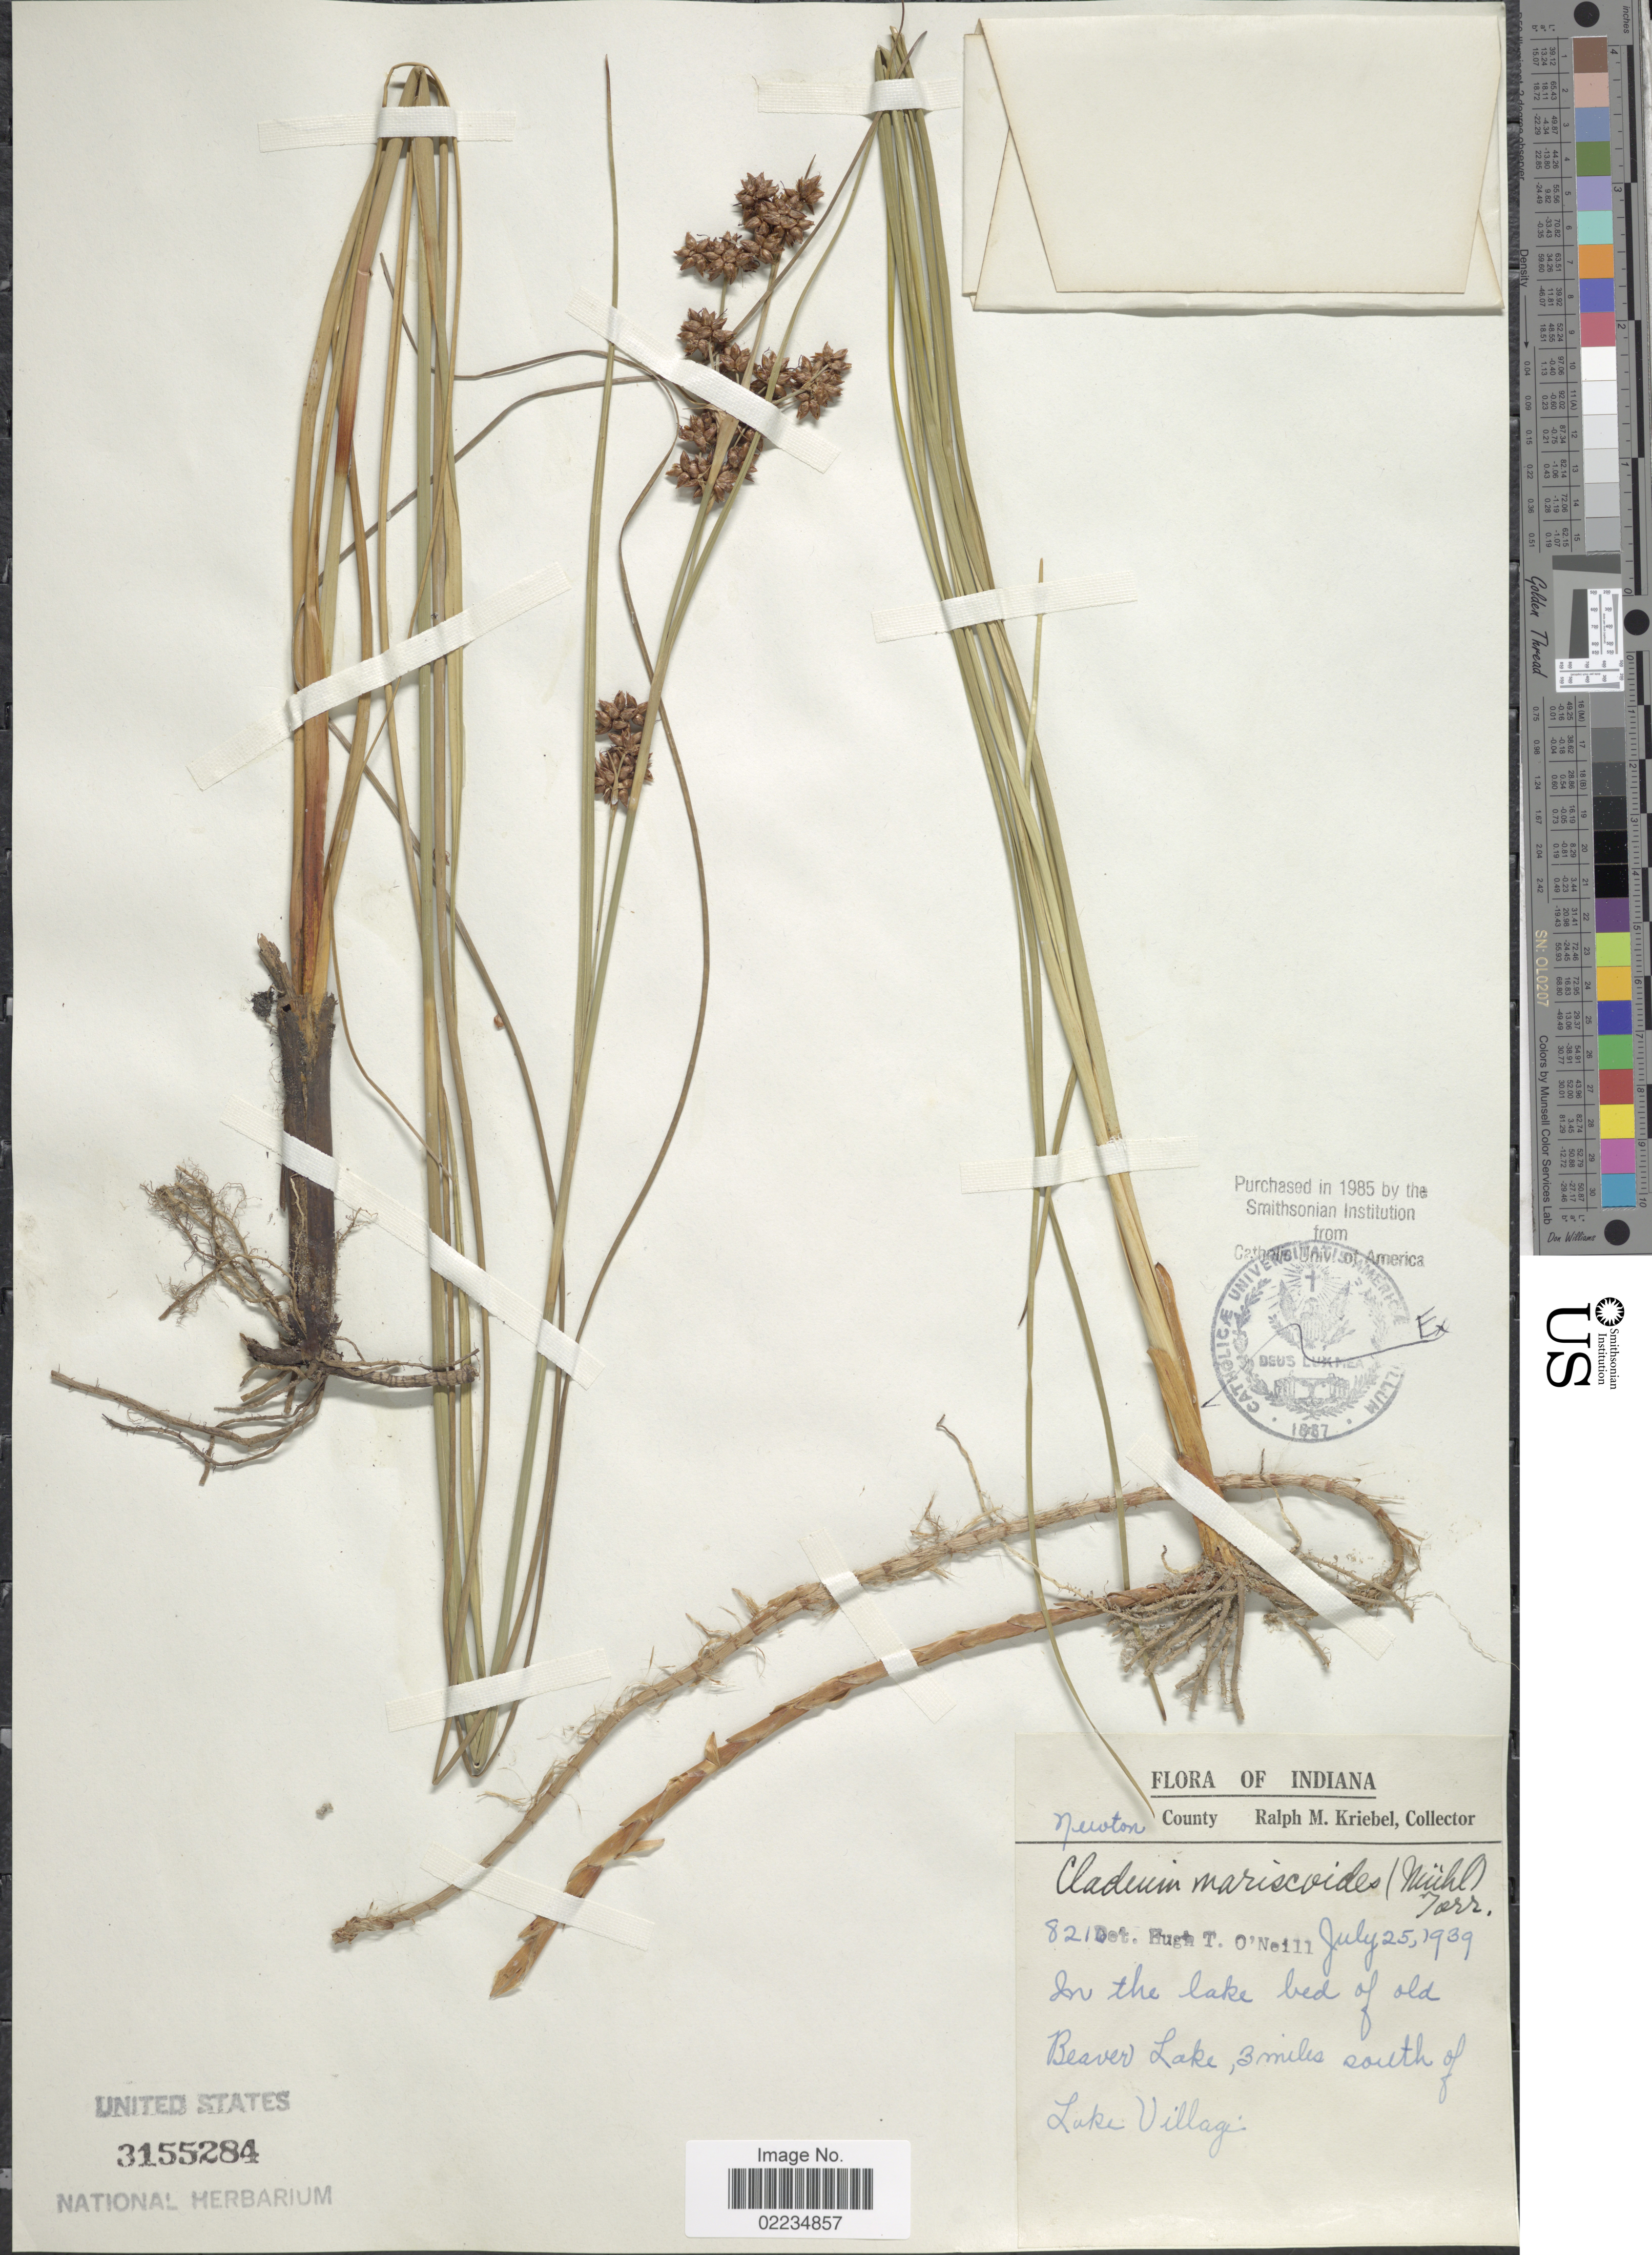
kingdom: Plantae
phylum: Tracheophyta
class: Liliopsida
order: Poales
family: Cyperaceae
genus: Cladium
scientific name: Cladium mariscoides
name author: (Muhl.) Torr.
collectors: R. M. Kriebel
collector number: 8210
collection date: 1939-07-25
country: United States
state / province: Indiana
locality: Newton County, In the lake bed of old Beaver Lake, 3 miles south of Lake Village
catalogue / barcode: US 3155284